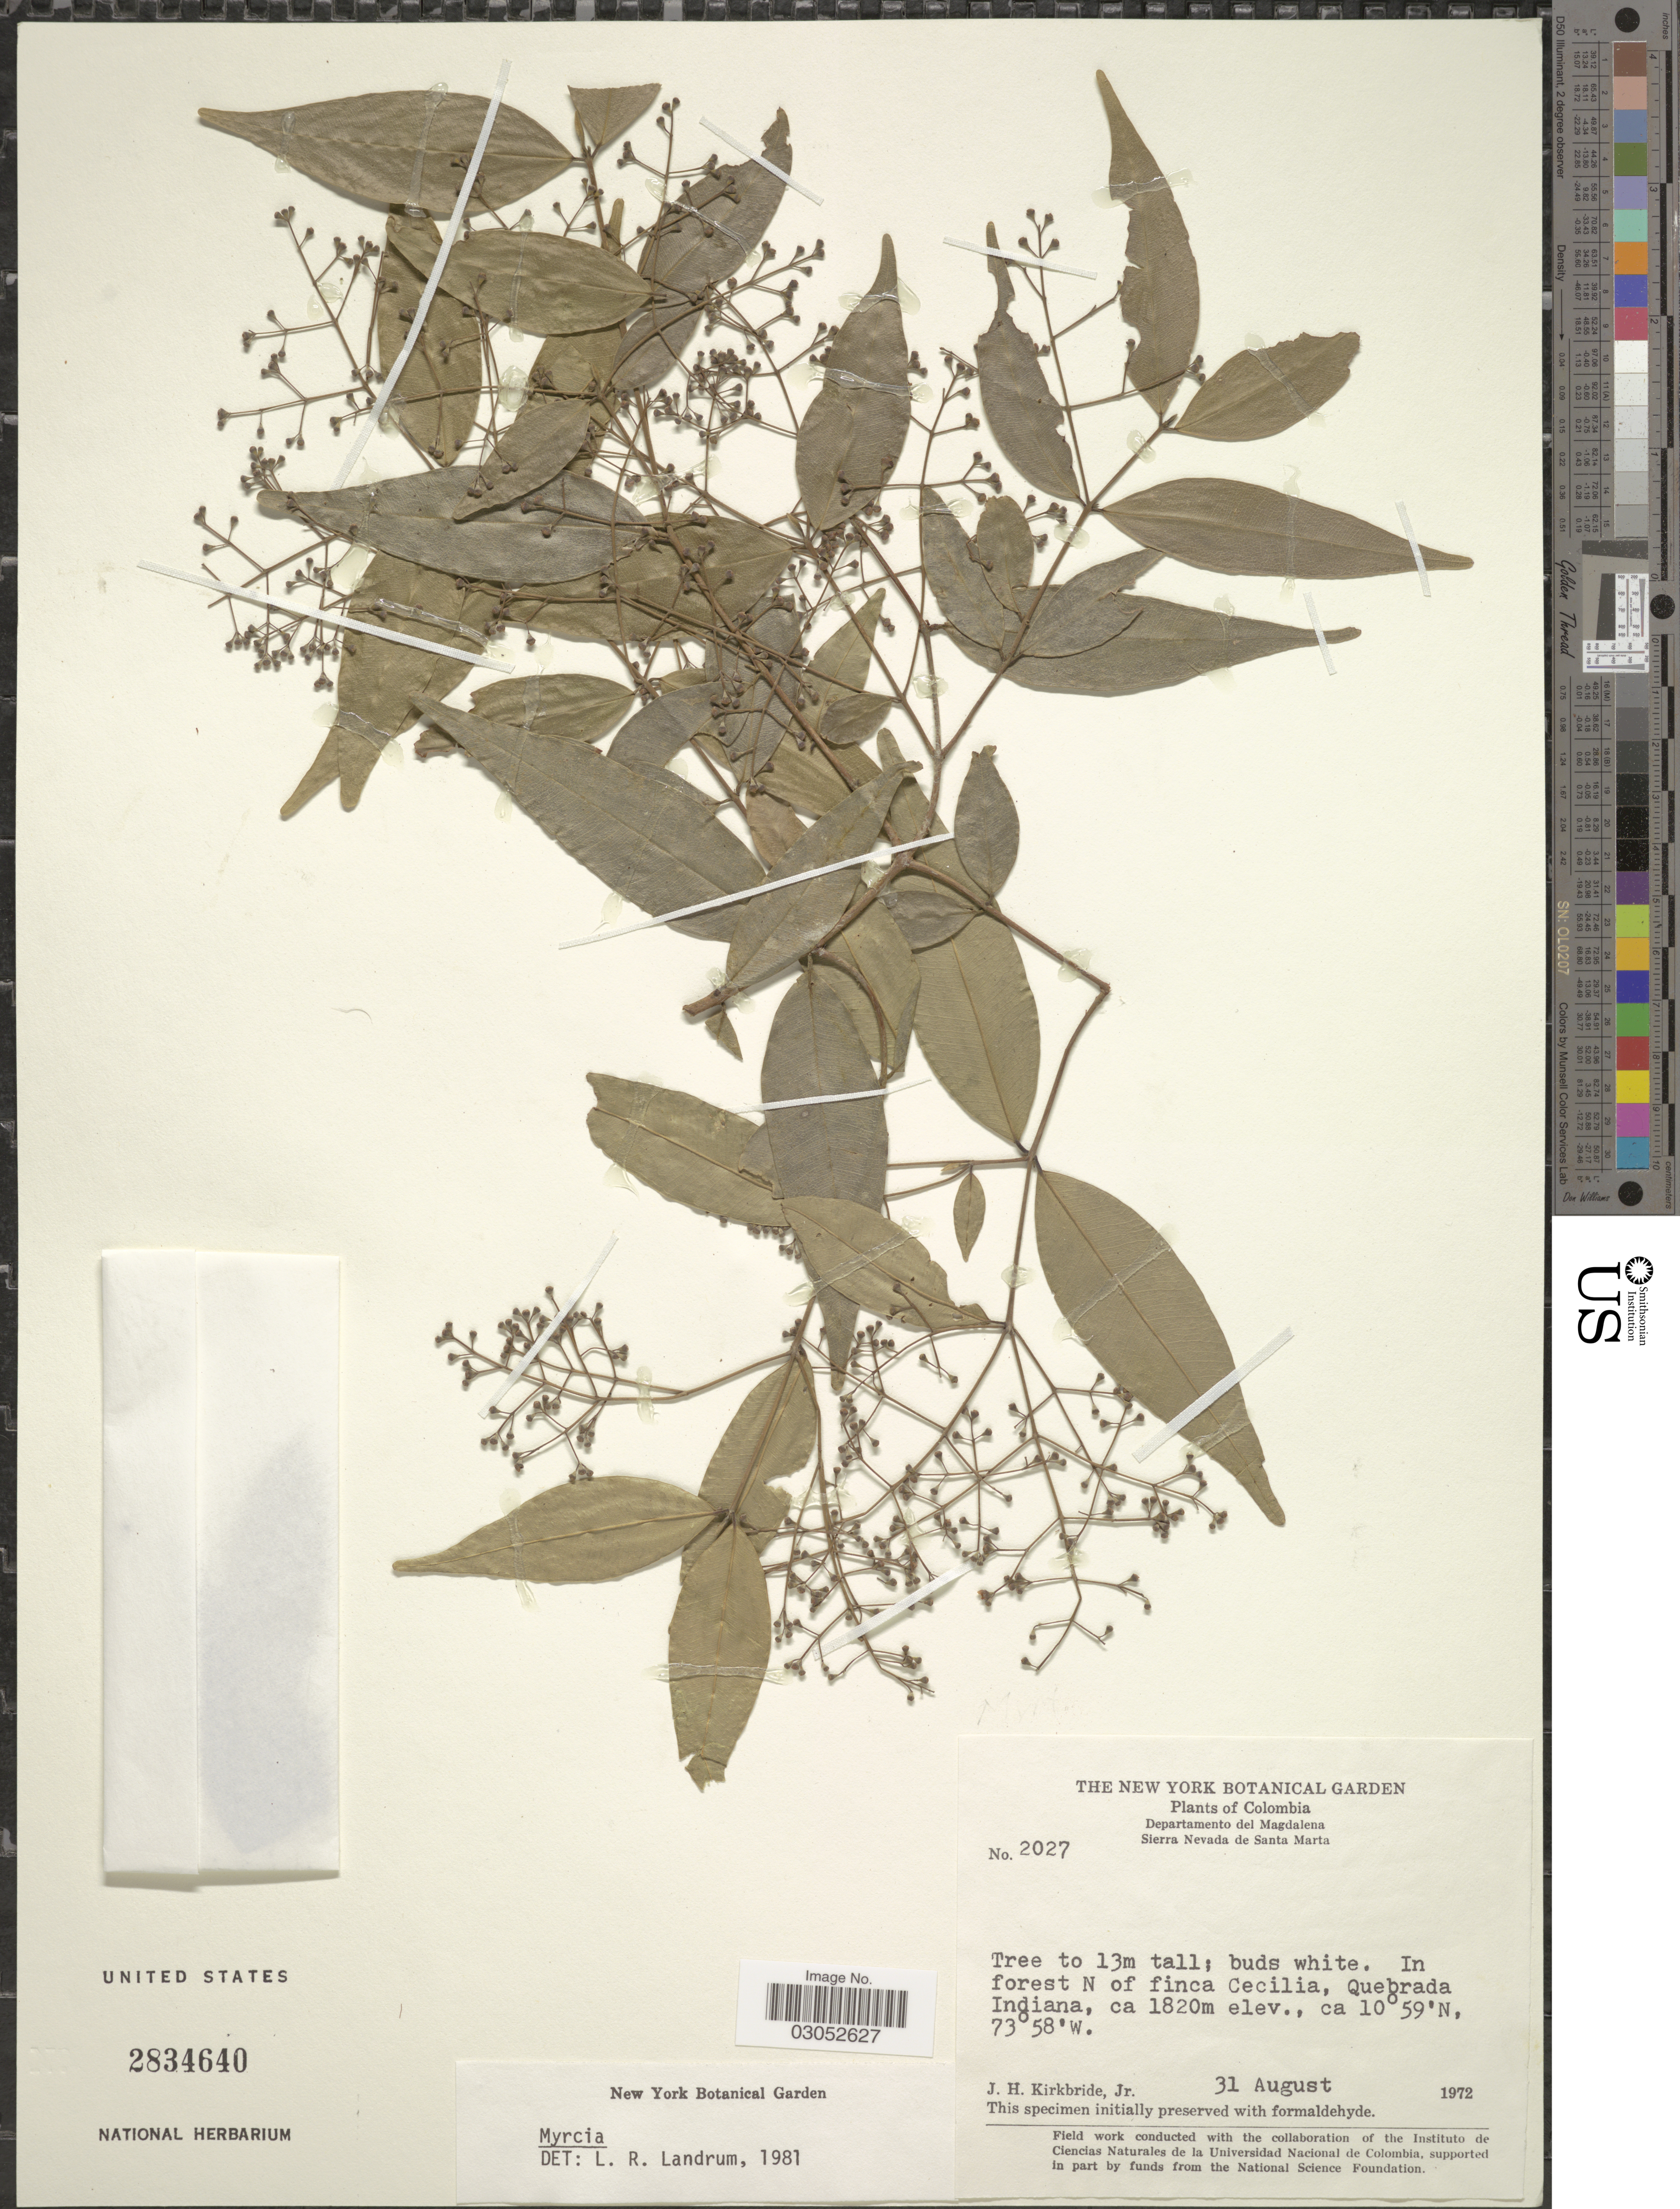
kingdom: Plantae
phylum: Tracheophyta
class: Magnoliopsida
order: Myrtales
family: Myrtaceae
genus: Myrcia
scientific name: Myrcia sp.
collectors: J. H. Kirkbride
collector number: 2027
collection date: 1972-08-31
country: Colombia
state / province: Magdalena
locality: Departamento del Magdalena, Sierra Nevada de Santa Marta. In forest N of finca Cecilia, Quebrada Indiana.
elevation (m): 1820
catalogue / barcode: US 2834640